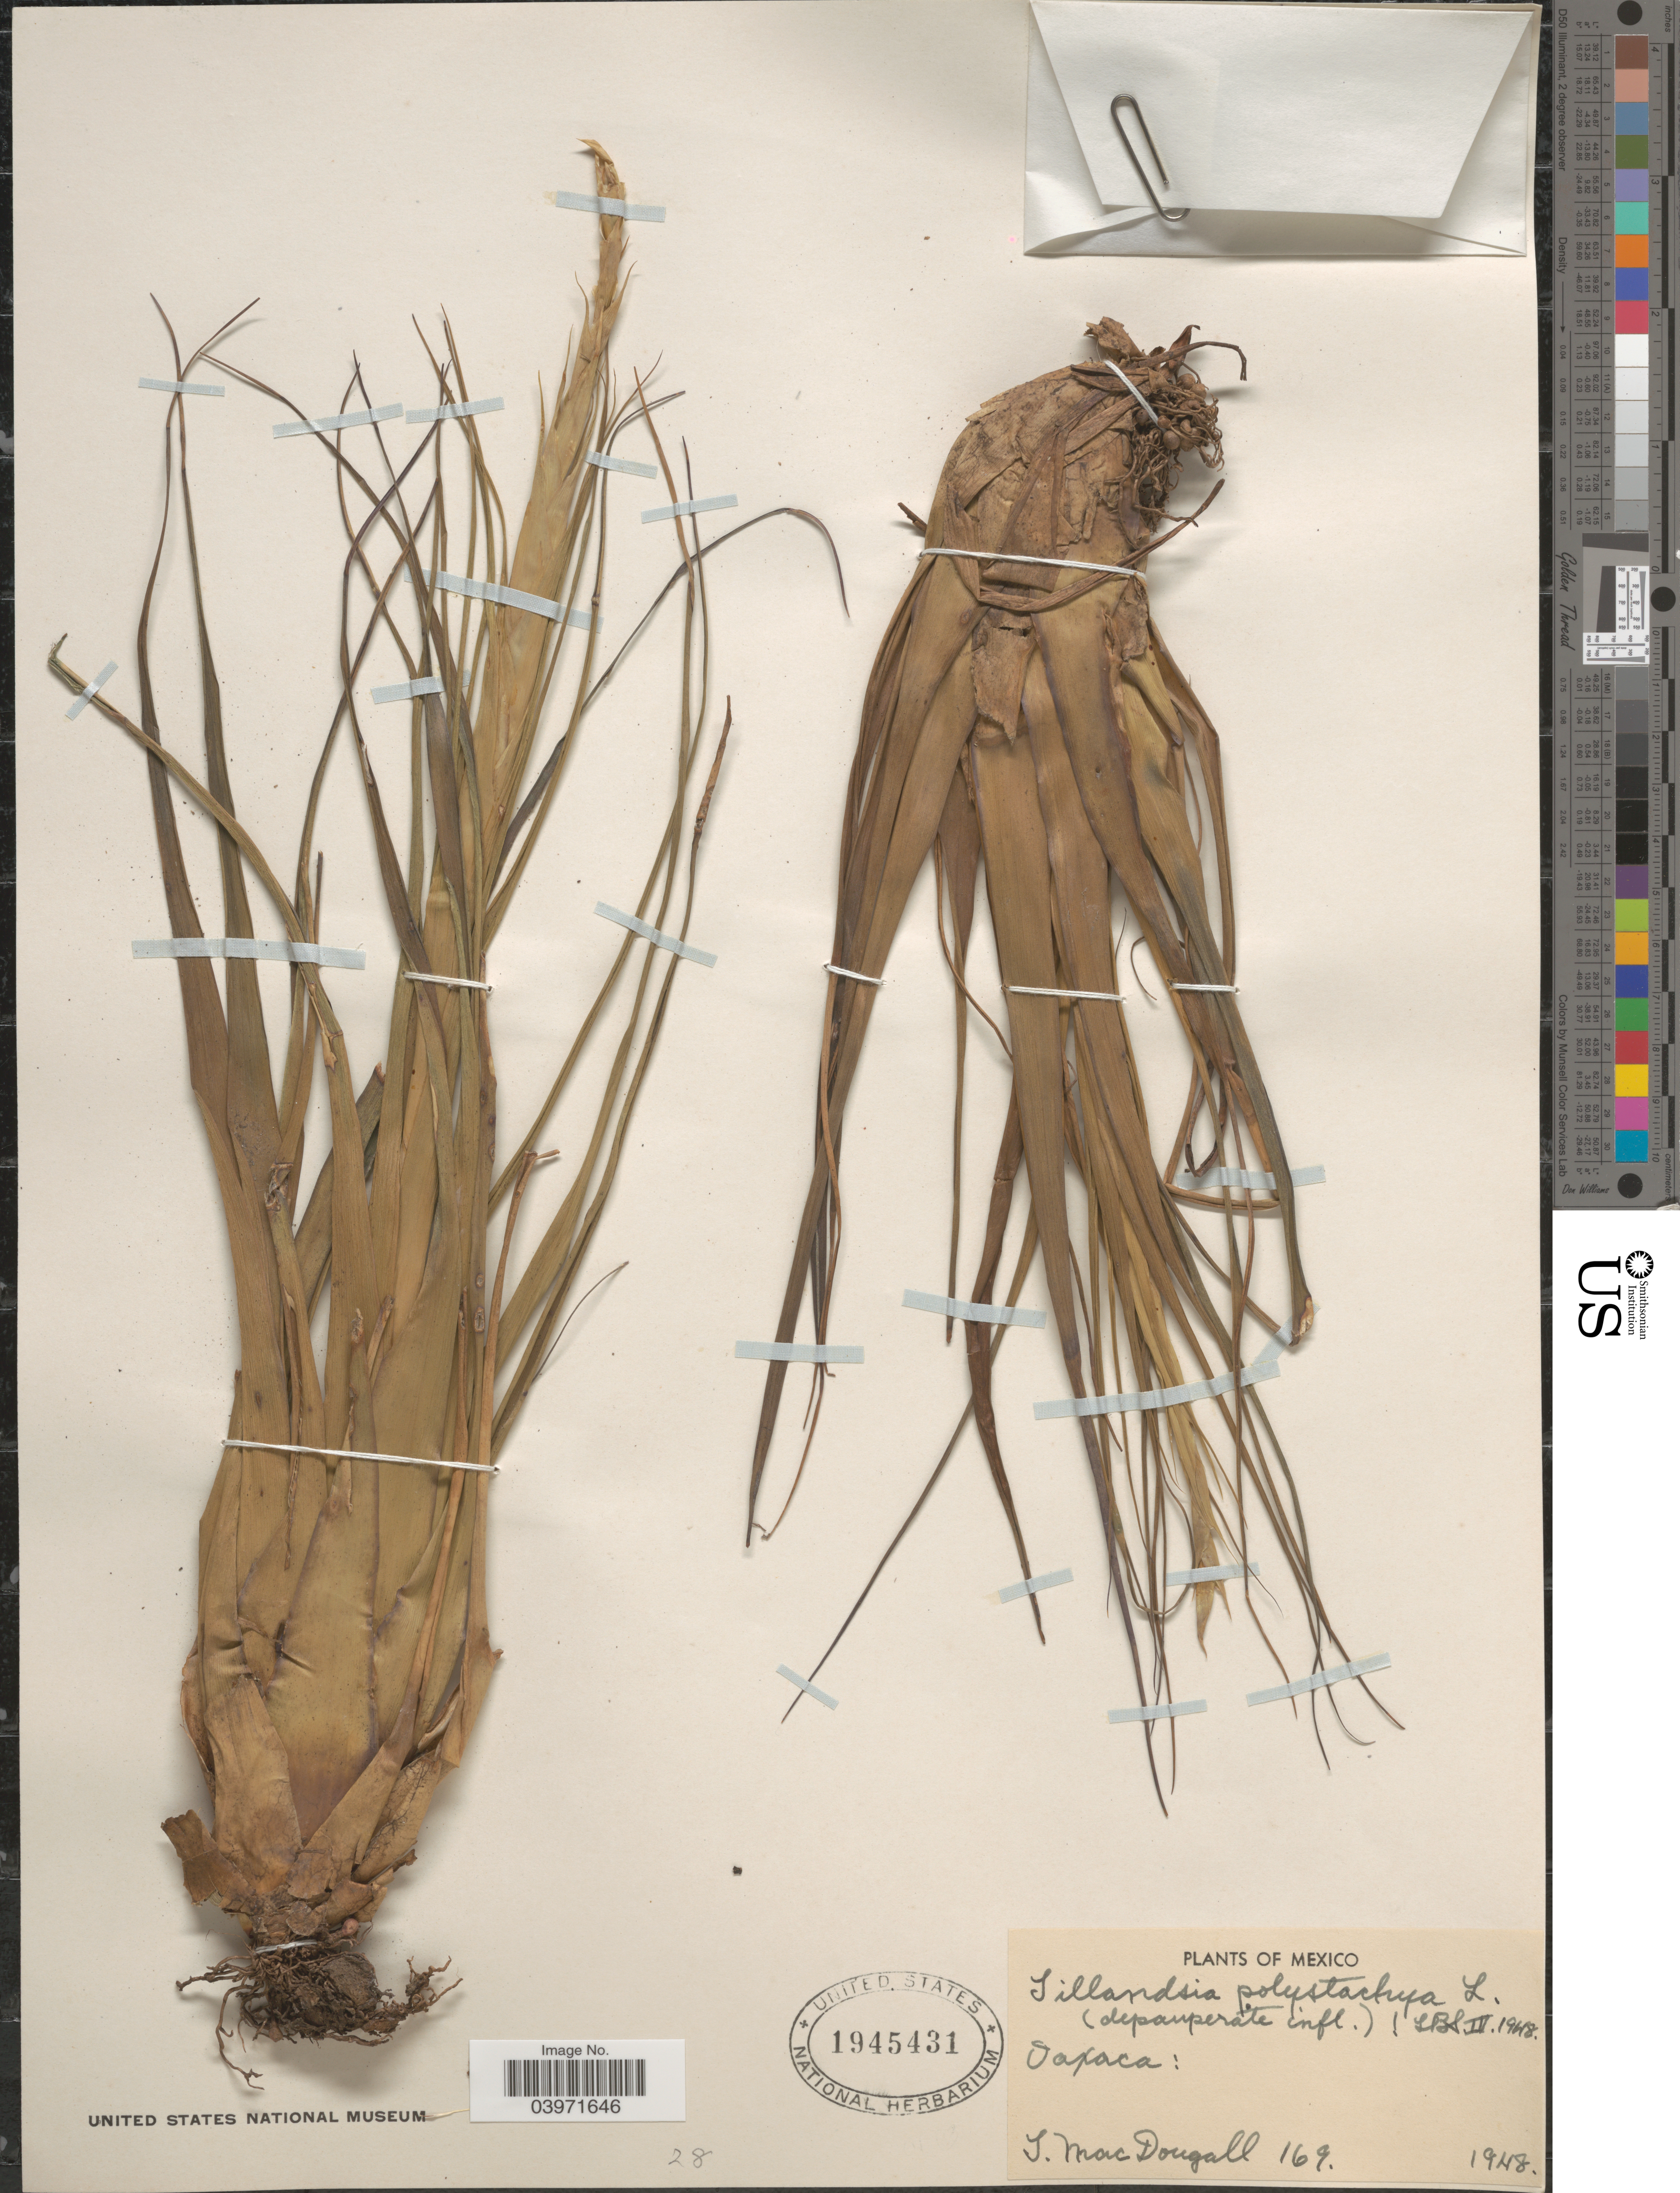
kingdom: Plantae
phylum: Tracheophyta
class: Liliopsida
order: Poales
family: Bromeliaceae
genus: Tillandsia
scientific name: Tillandsia polystachia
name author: (L.) L.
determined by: Espejo, Adolfo; López Ferrari, Ana R.; Ramírez M., Ivon M.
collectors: T. B. MacDougall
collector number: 169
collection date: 1948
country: Mexico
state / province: Oaxaca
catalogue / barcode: US 1945431